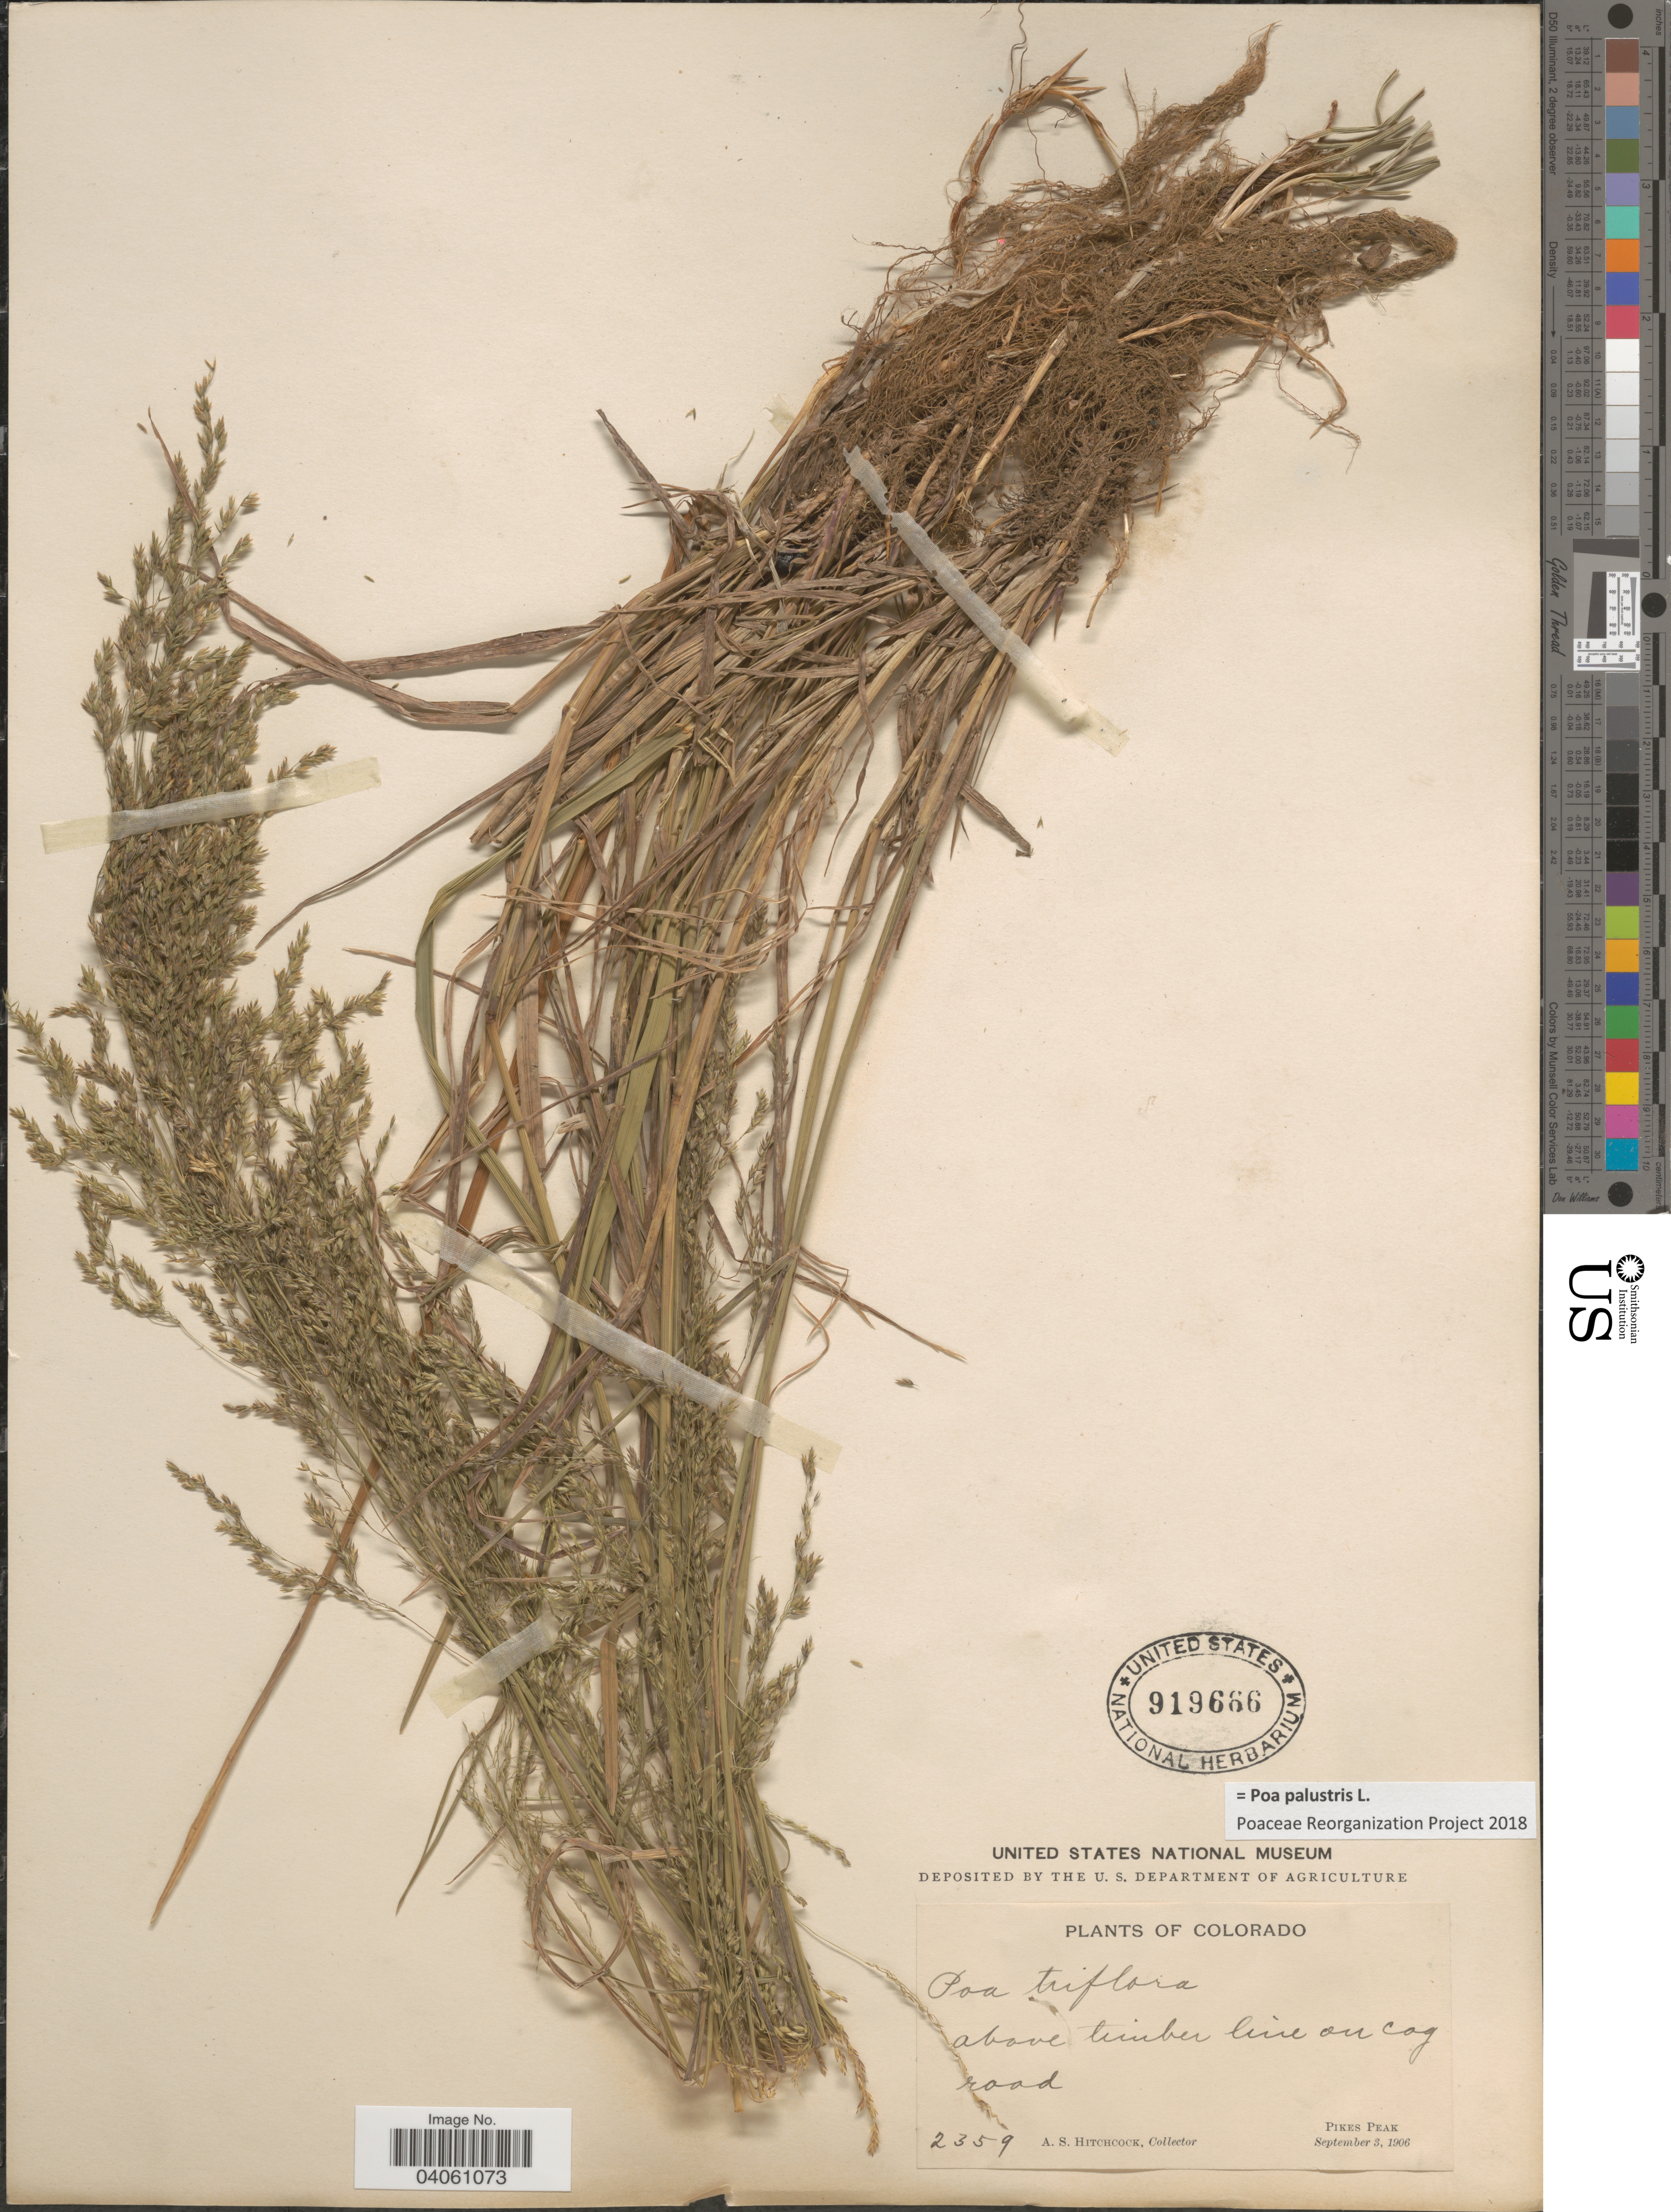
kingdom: Plantae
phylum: Tracheophyta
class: Liliopsida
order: Poales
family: Poaceae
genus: Poa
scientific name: Poa palustris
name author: L.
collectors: A. S. Hitchcock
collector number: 2359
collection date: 1906-09-03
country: United States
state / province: Colorado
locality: Above timber line on cog road. Pikes Peak.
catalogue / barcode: US 919666